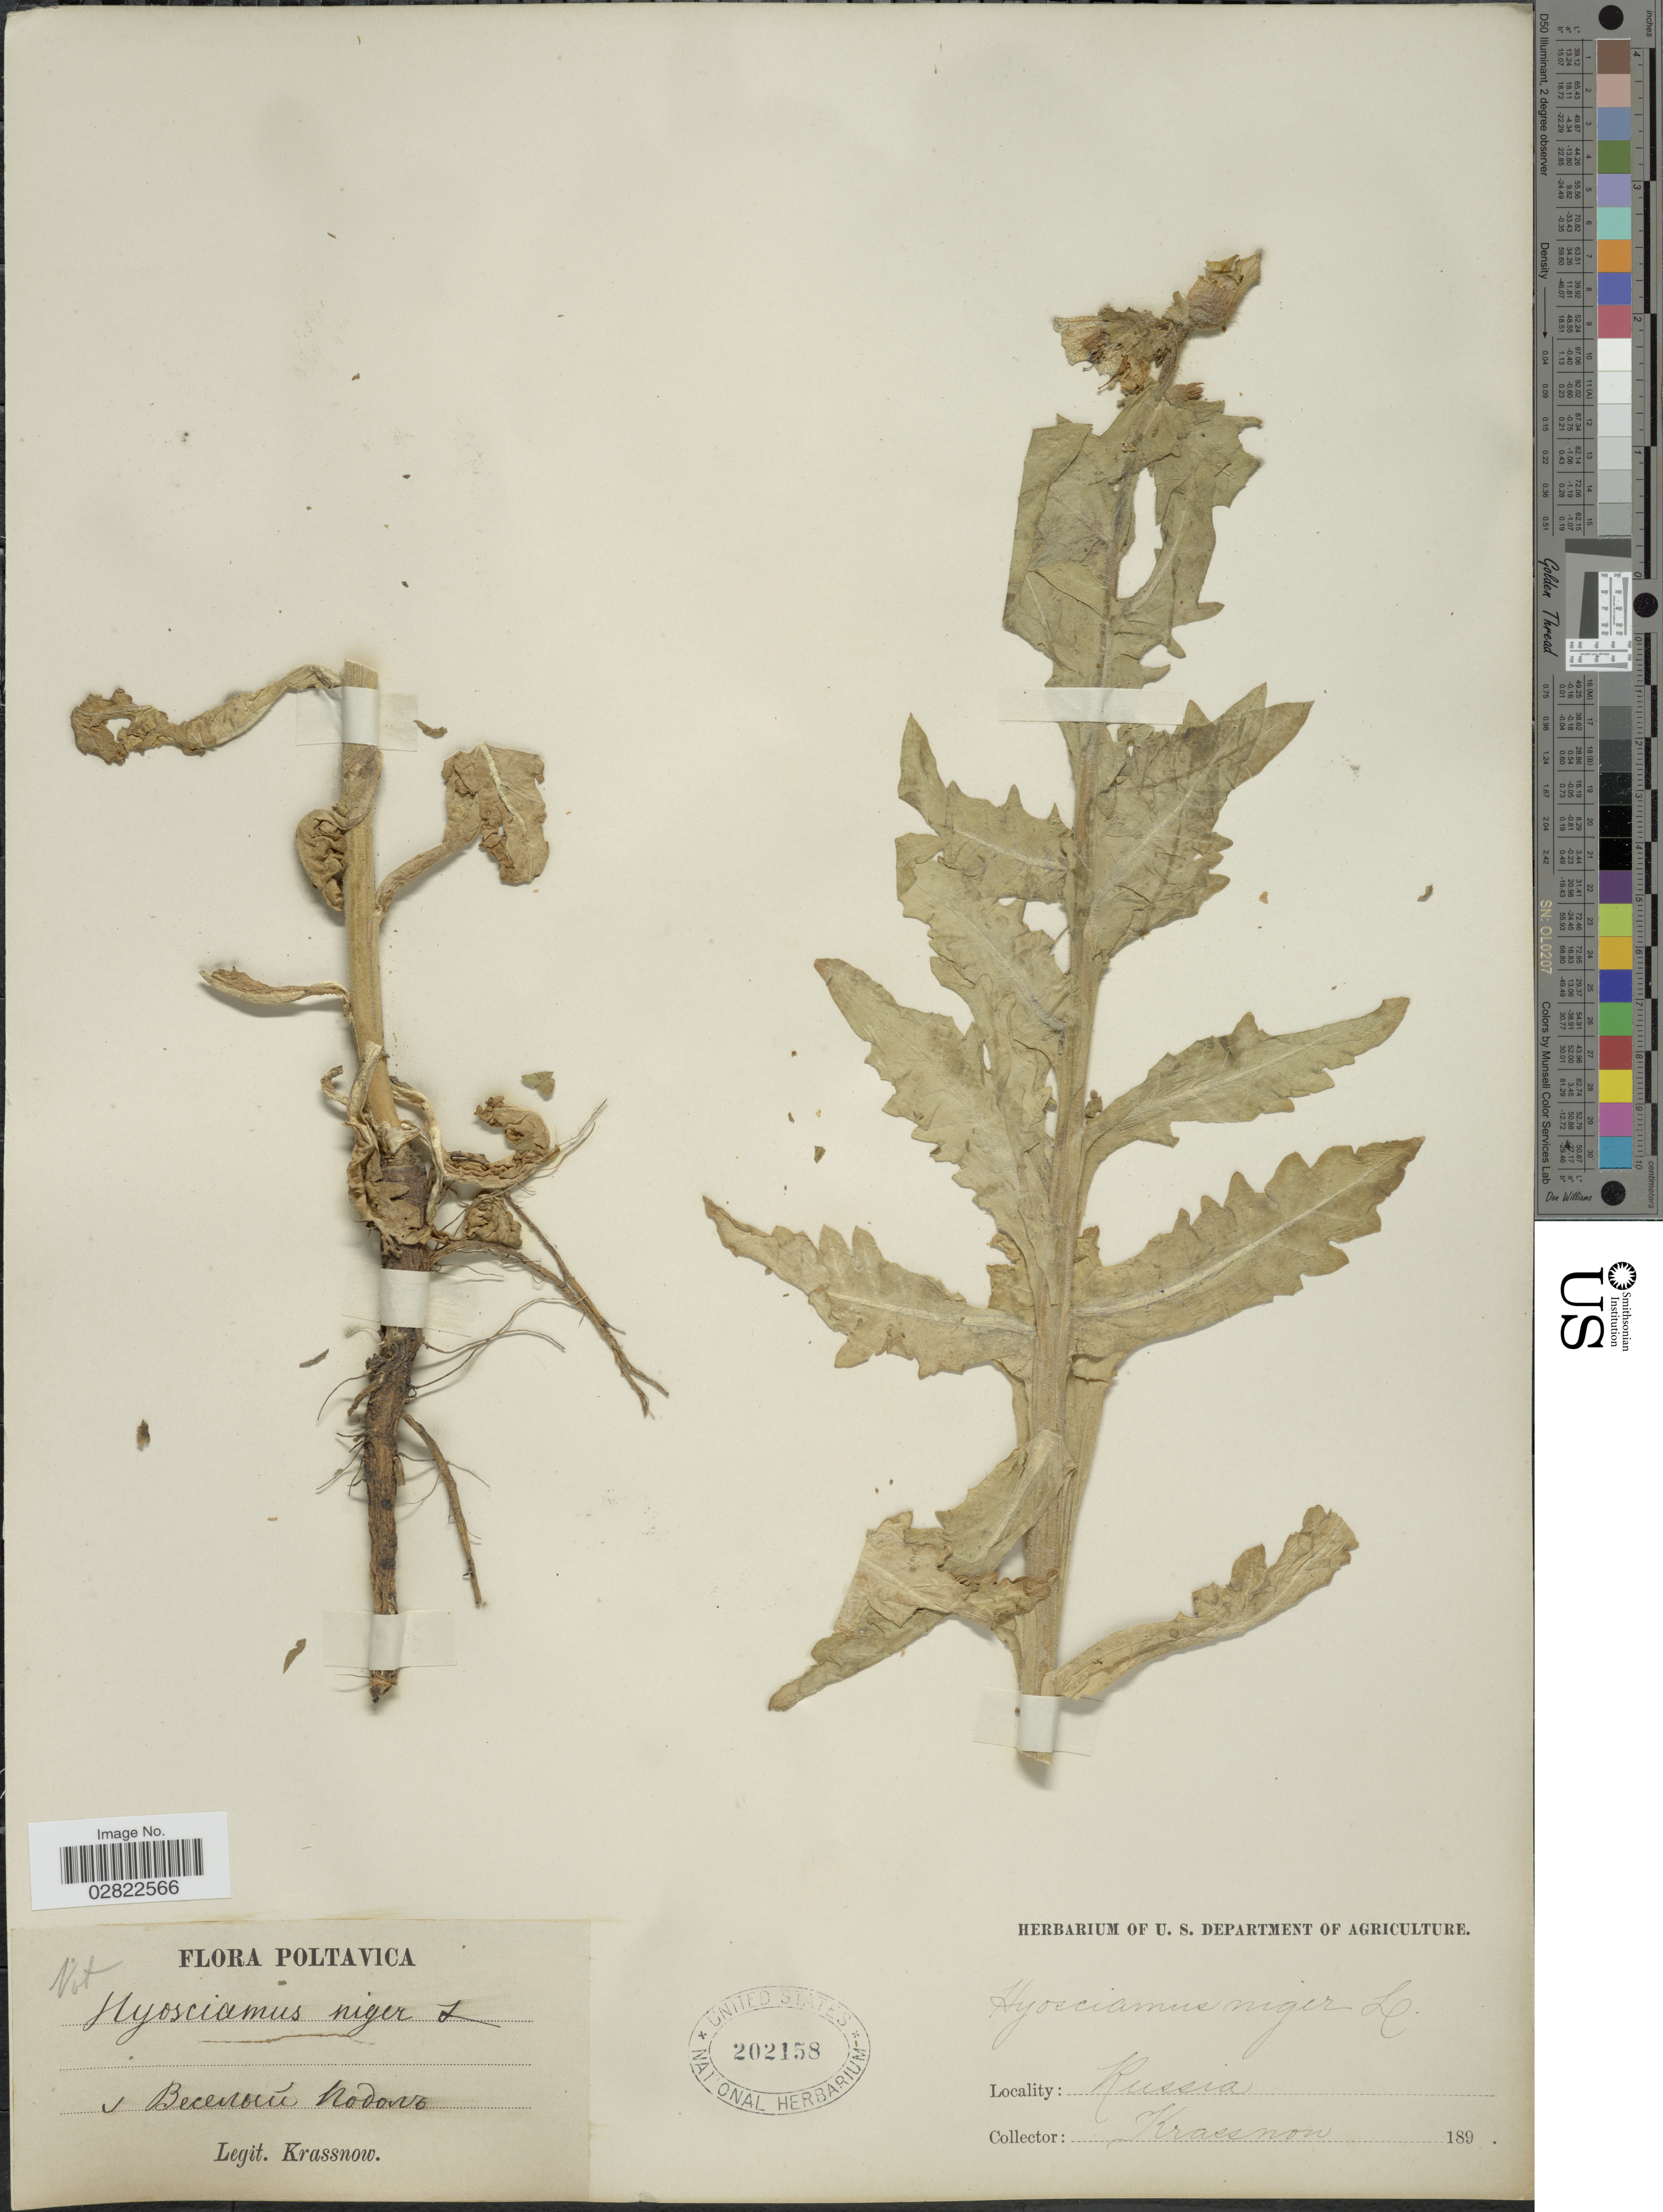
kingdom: Plantae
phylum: Tracheophyta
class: Magnoliopsida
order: Solanales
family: Solanaceae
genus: Hyoscyamus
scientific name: Hyoscyamus niger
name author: L.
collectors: -. Krassnow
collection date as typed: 189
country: Ukraine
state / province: Poltava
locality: Veselyy Podol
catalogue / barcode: US 202158